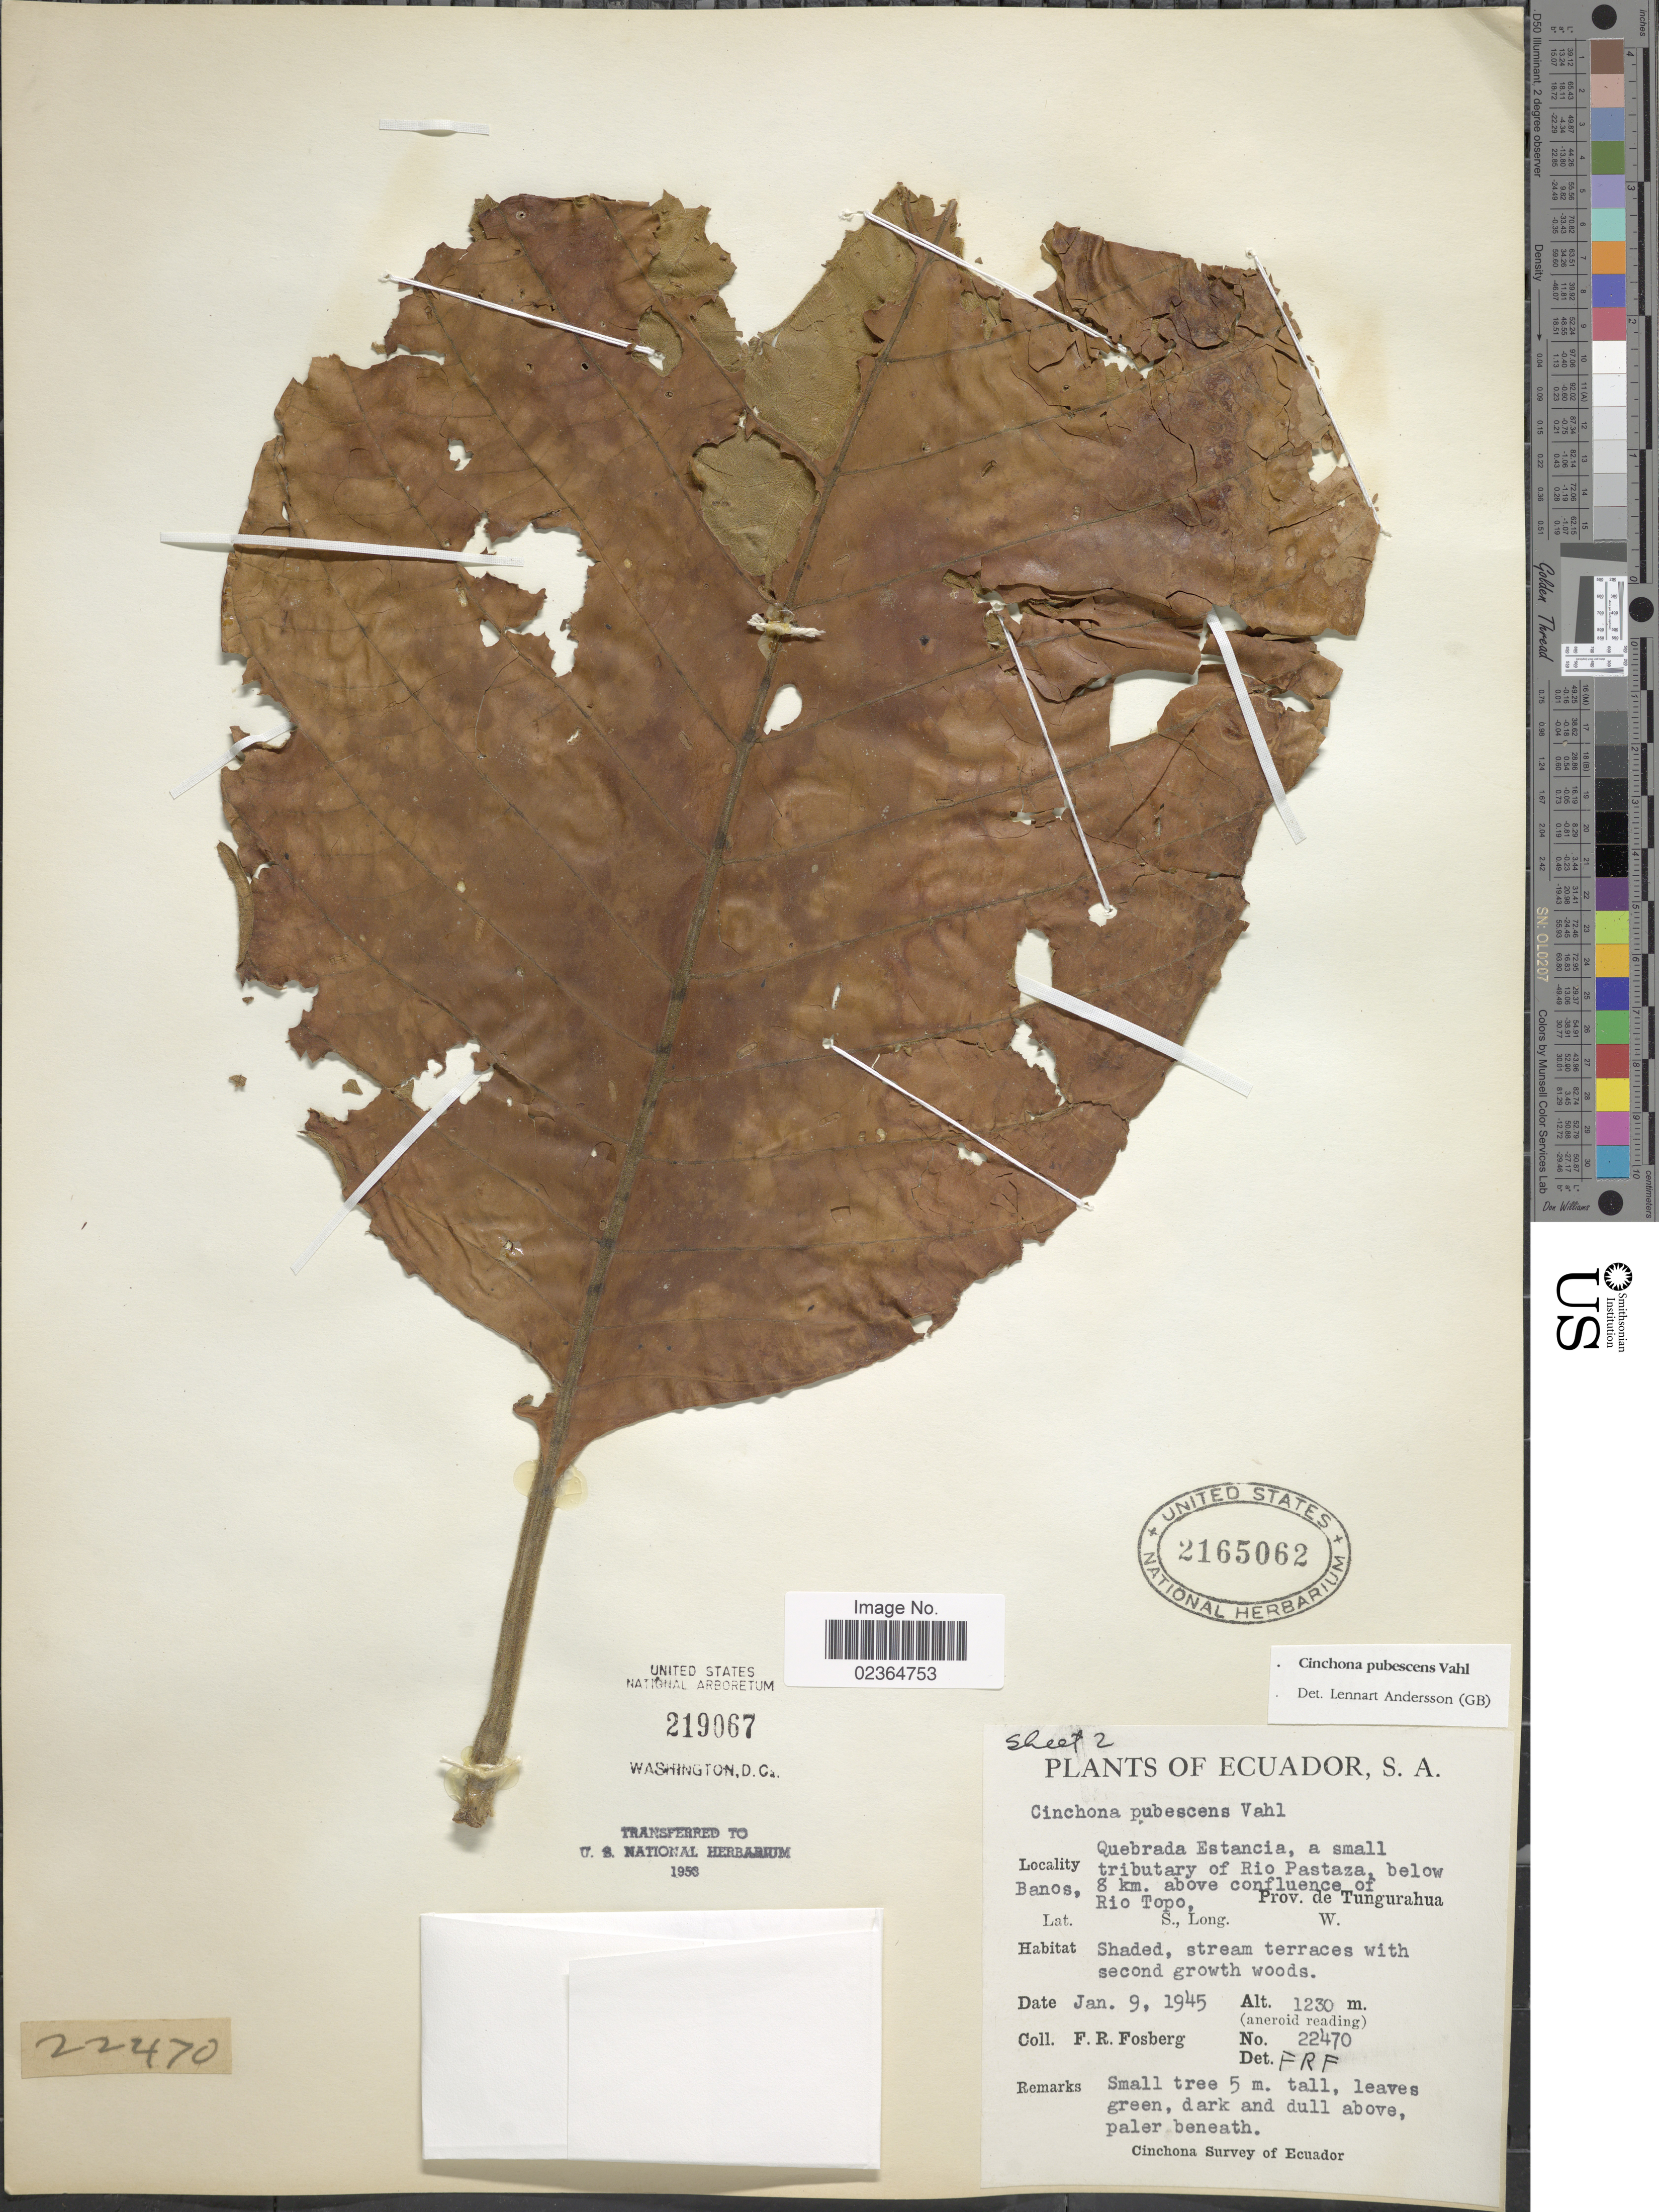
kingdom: Plantae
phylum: Tracheophyta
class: Magnoliopsida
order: Gentianales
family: Rubiaceae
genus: Cinchona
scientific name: Cinchona pubescens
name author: Vahl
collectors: F. R. Fosberg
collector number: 22470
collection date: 1945-01-09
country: Ecuador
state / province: Tungurahua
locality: Quebrada Estancia, a small tributary of Rio Pastaza, below Banos, 8 km. above confluence of Rio Topo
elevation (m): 1230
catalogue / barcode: US 2165062